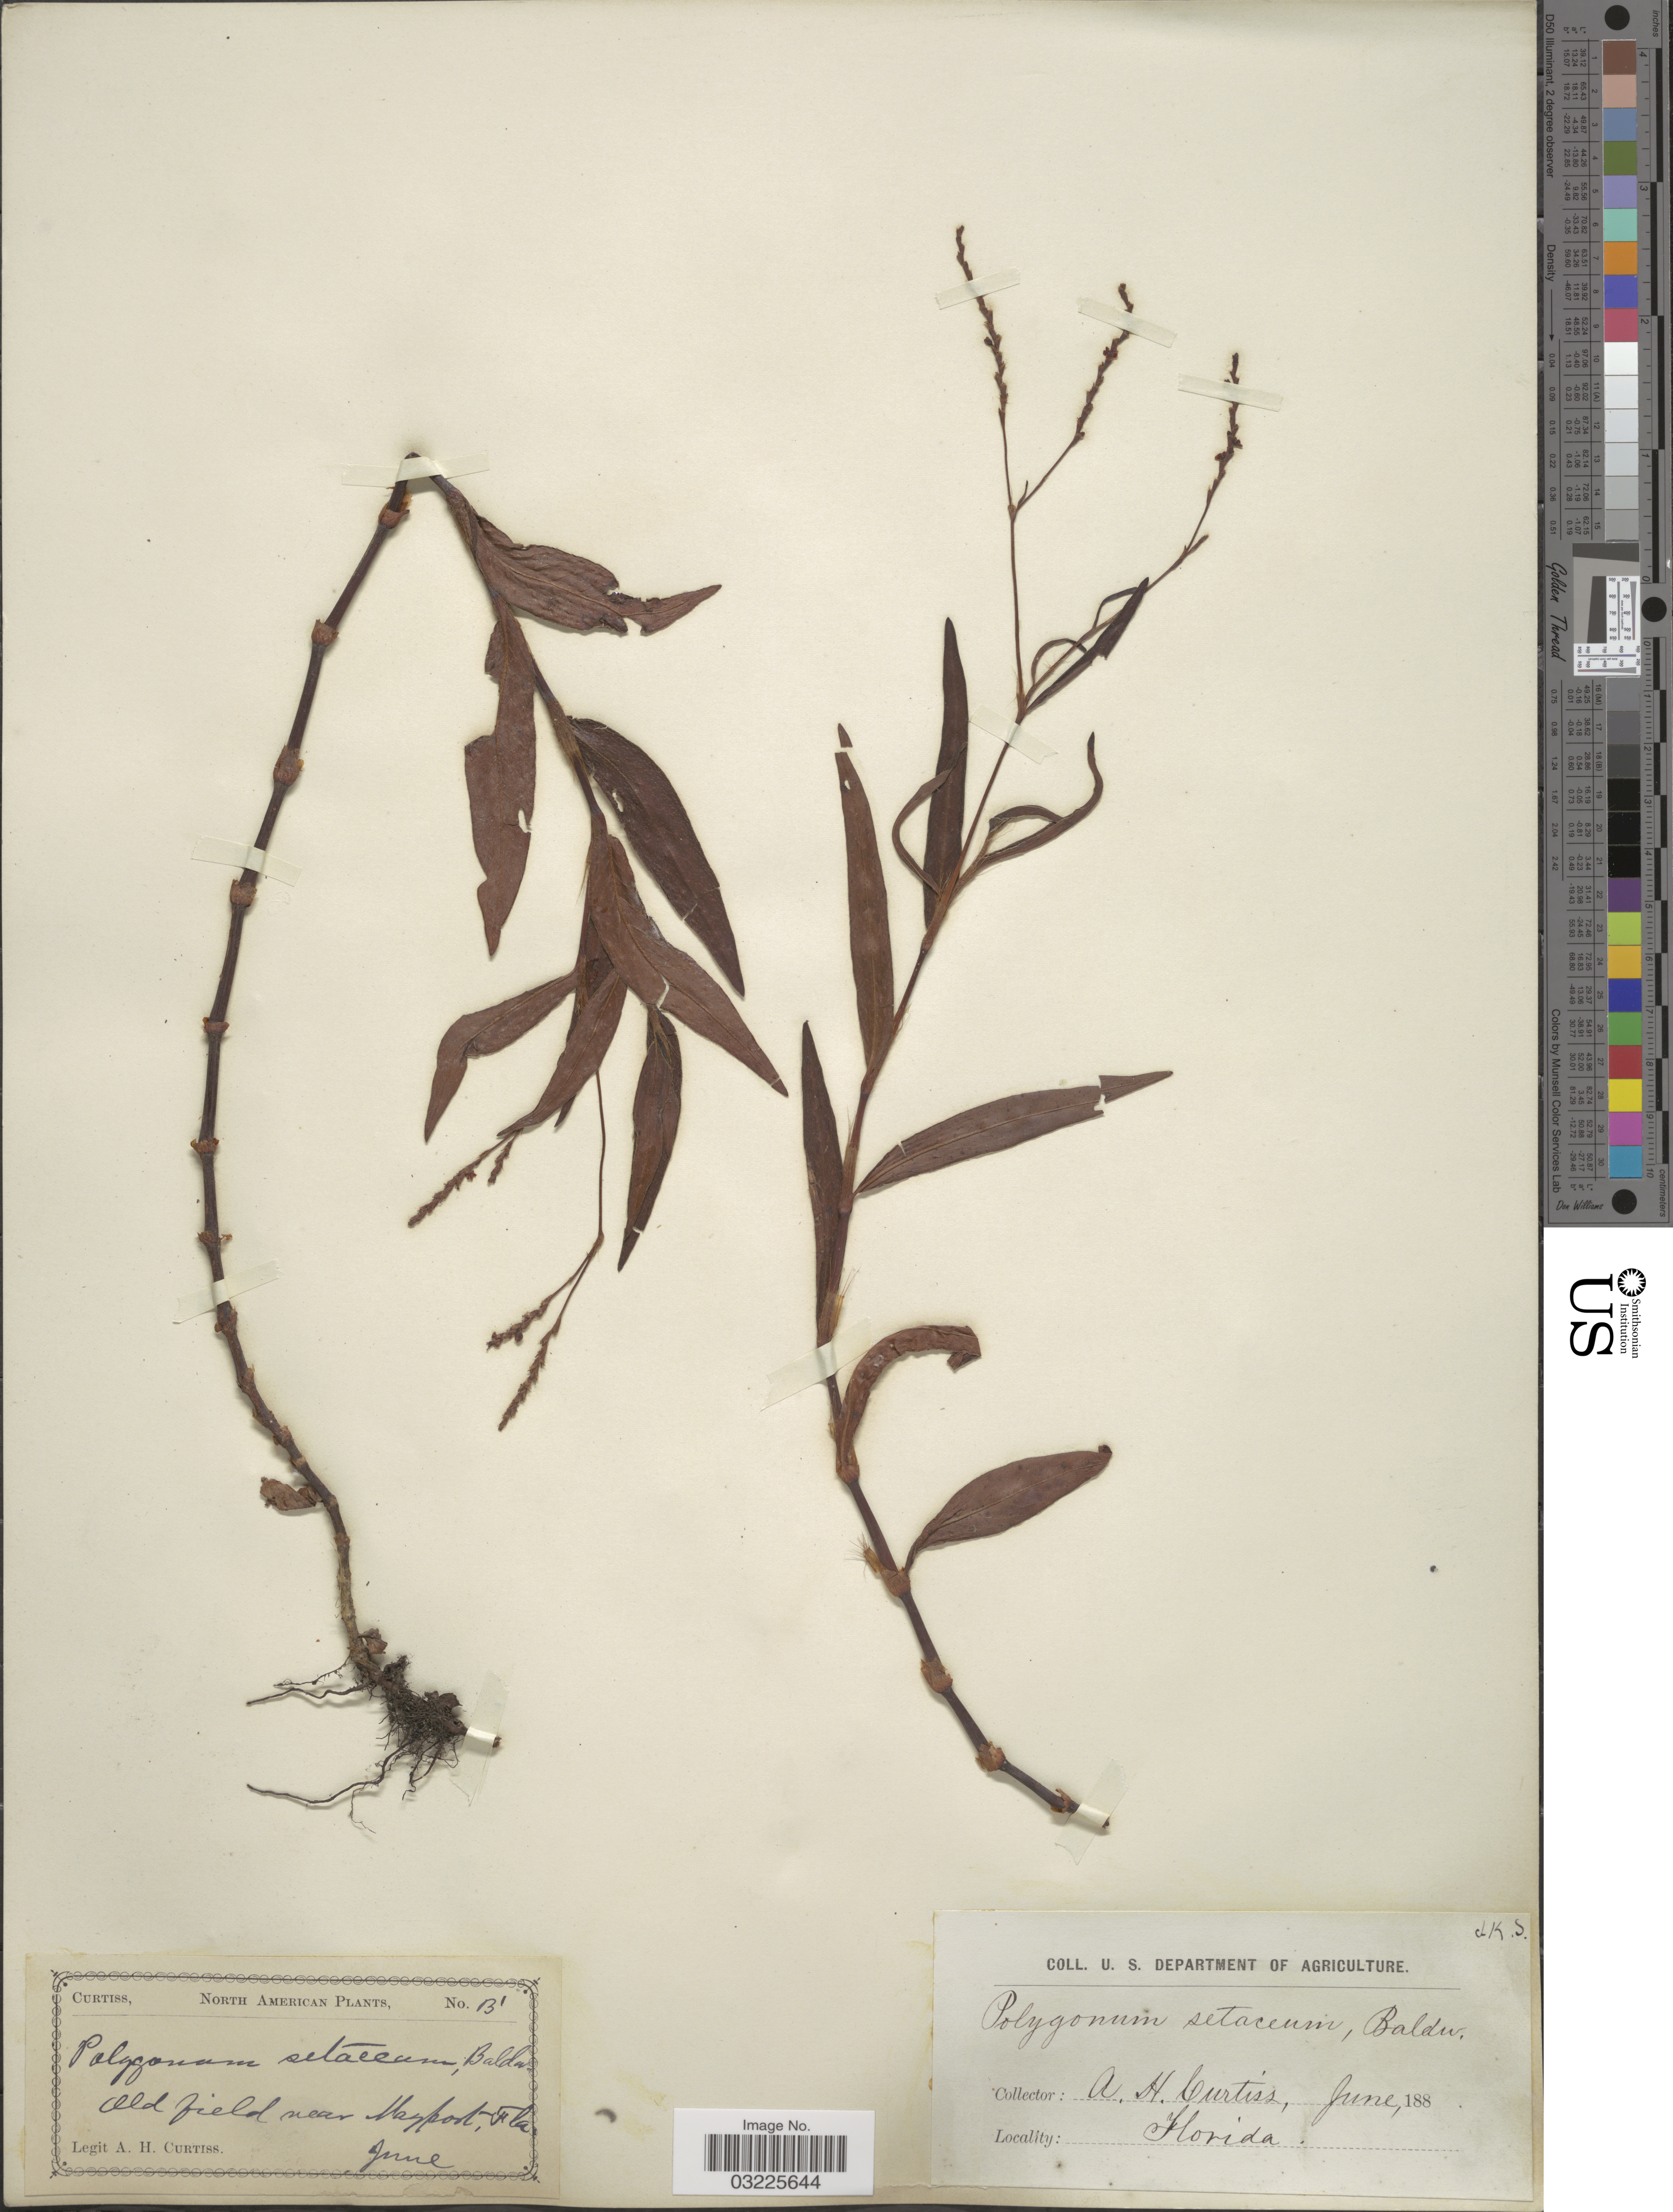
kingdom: Plantae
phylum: Tracheophyta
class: Magnoliopsida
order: Caryophyllales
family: Polygonaceae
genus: Persicaria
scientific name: Persicaria setacea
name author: Small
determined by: Atha, D. E.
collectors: A. H. Curtiss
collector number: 131*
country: United States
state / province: Florida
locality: Old field near Mayport.